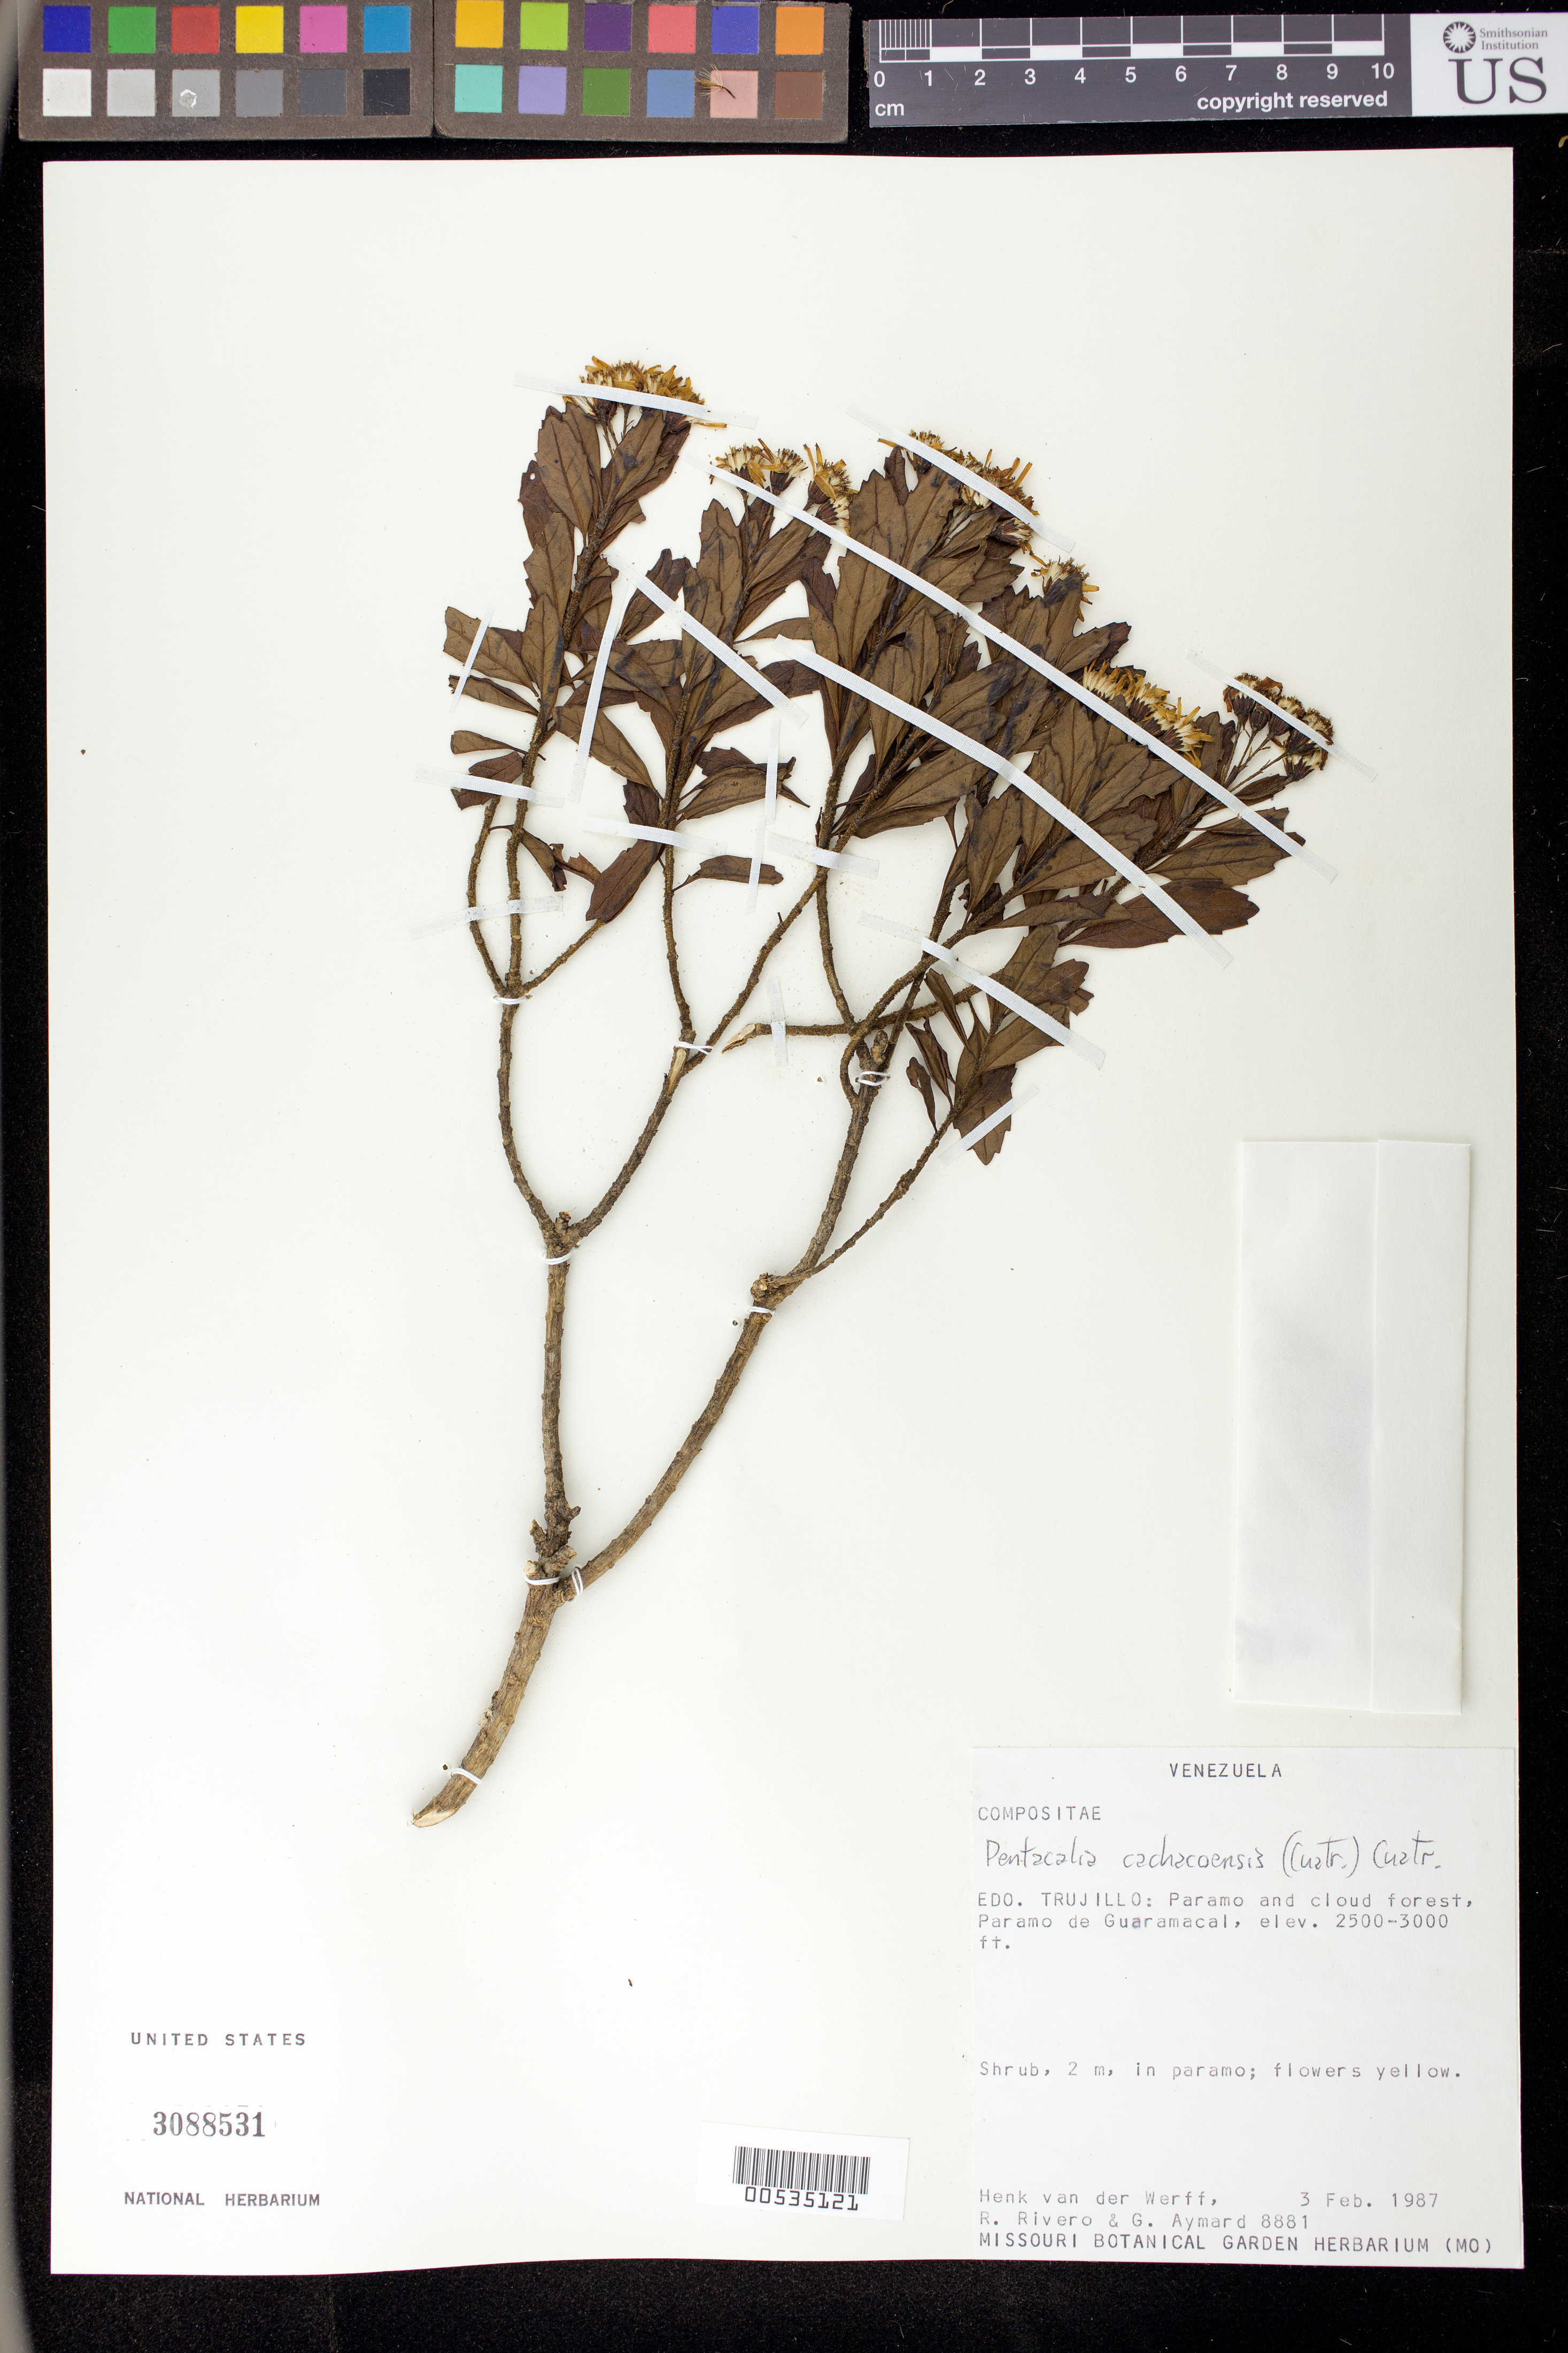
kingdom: Plantae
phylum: Tracheophyta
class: Magnoliopsida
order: Asterales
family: Asteraceae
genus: Pentacalia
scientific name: Pentacalia cachacoensis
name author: (Cuatrec.) Cuatrec.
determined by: Robinson, Harold E., (US)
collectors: H. van der Werff, R. Rivero & G. A. Aymard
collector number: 8881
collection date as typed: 03 Feb 1987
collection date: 1987-02-03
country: Venezuela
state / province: Trujillo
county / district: Boconó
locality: Paramo de Guaramacal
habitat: Paramo and cloud forest. In paramo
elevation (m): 2500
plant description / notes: MO, PORT, US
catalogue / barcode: US 3088531